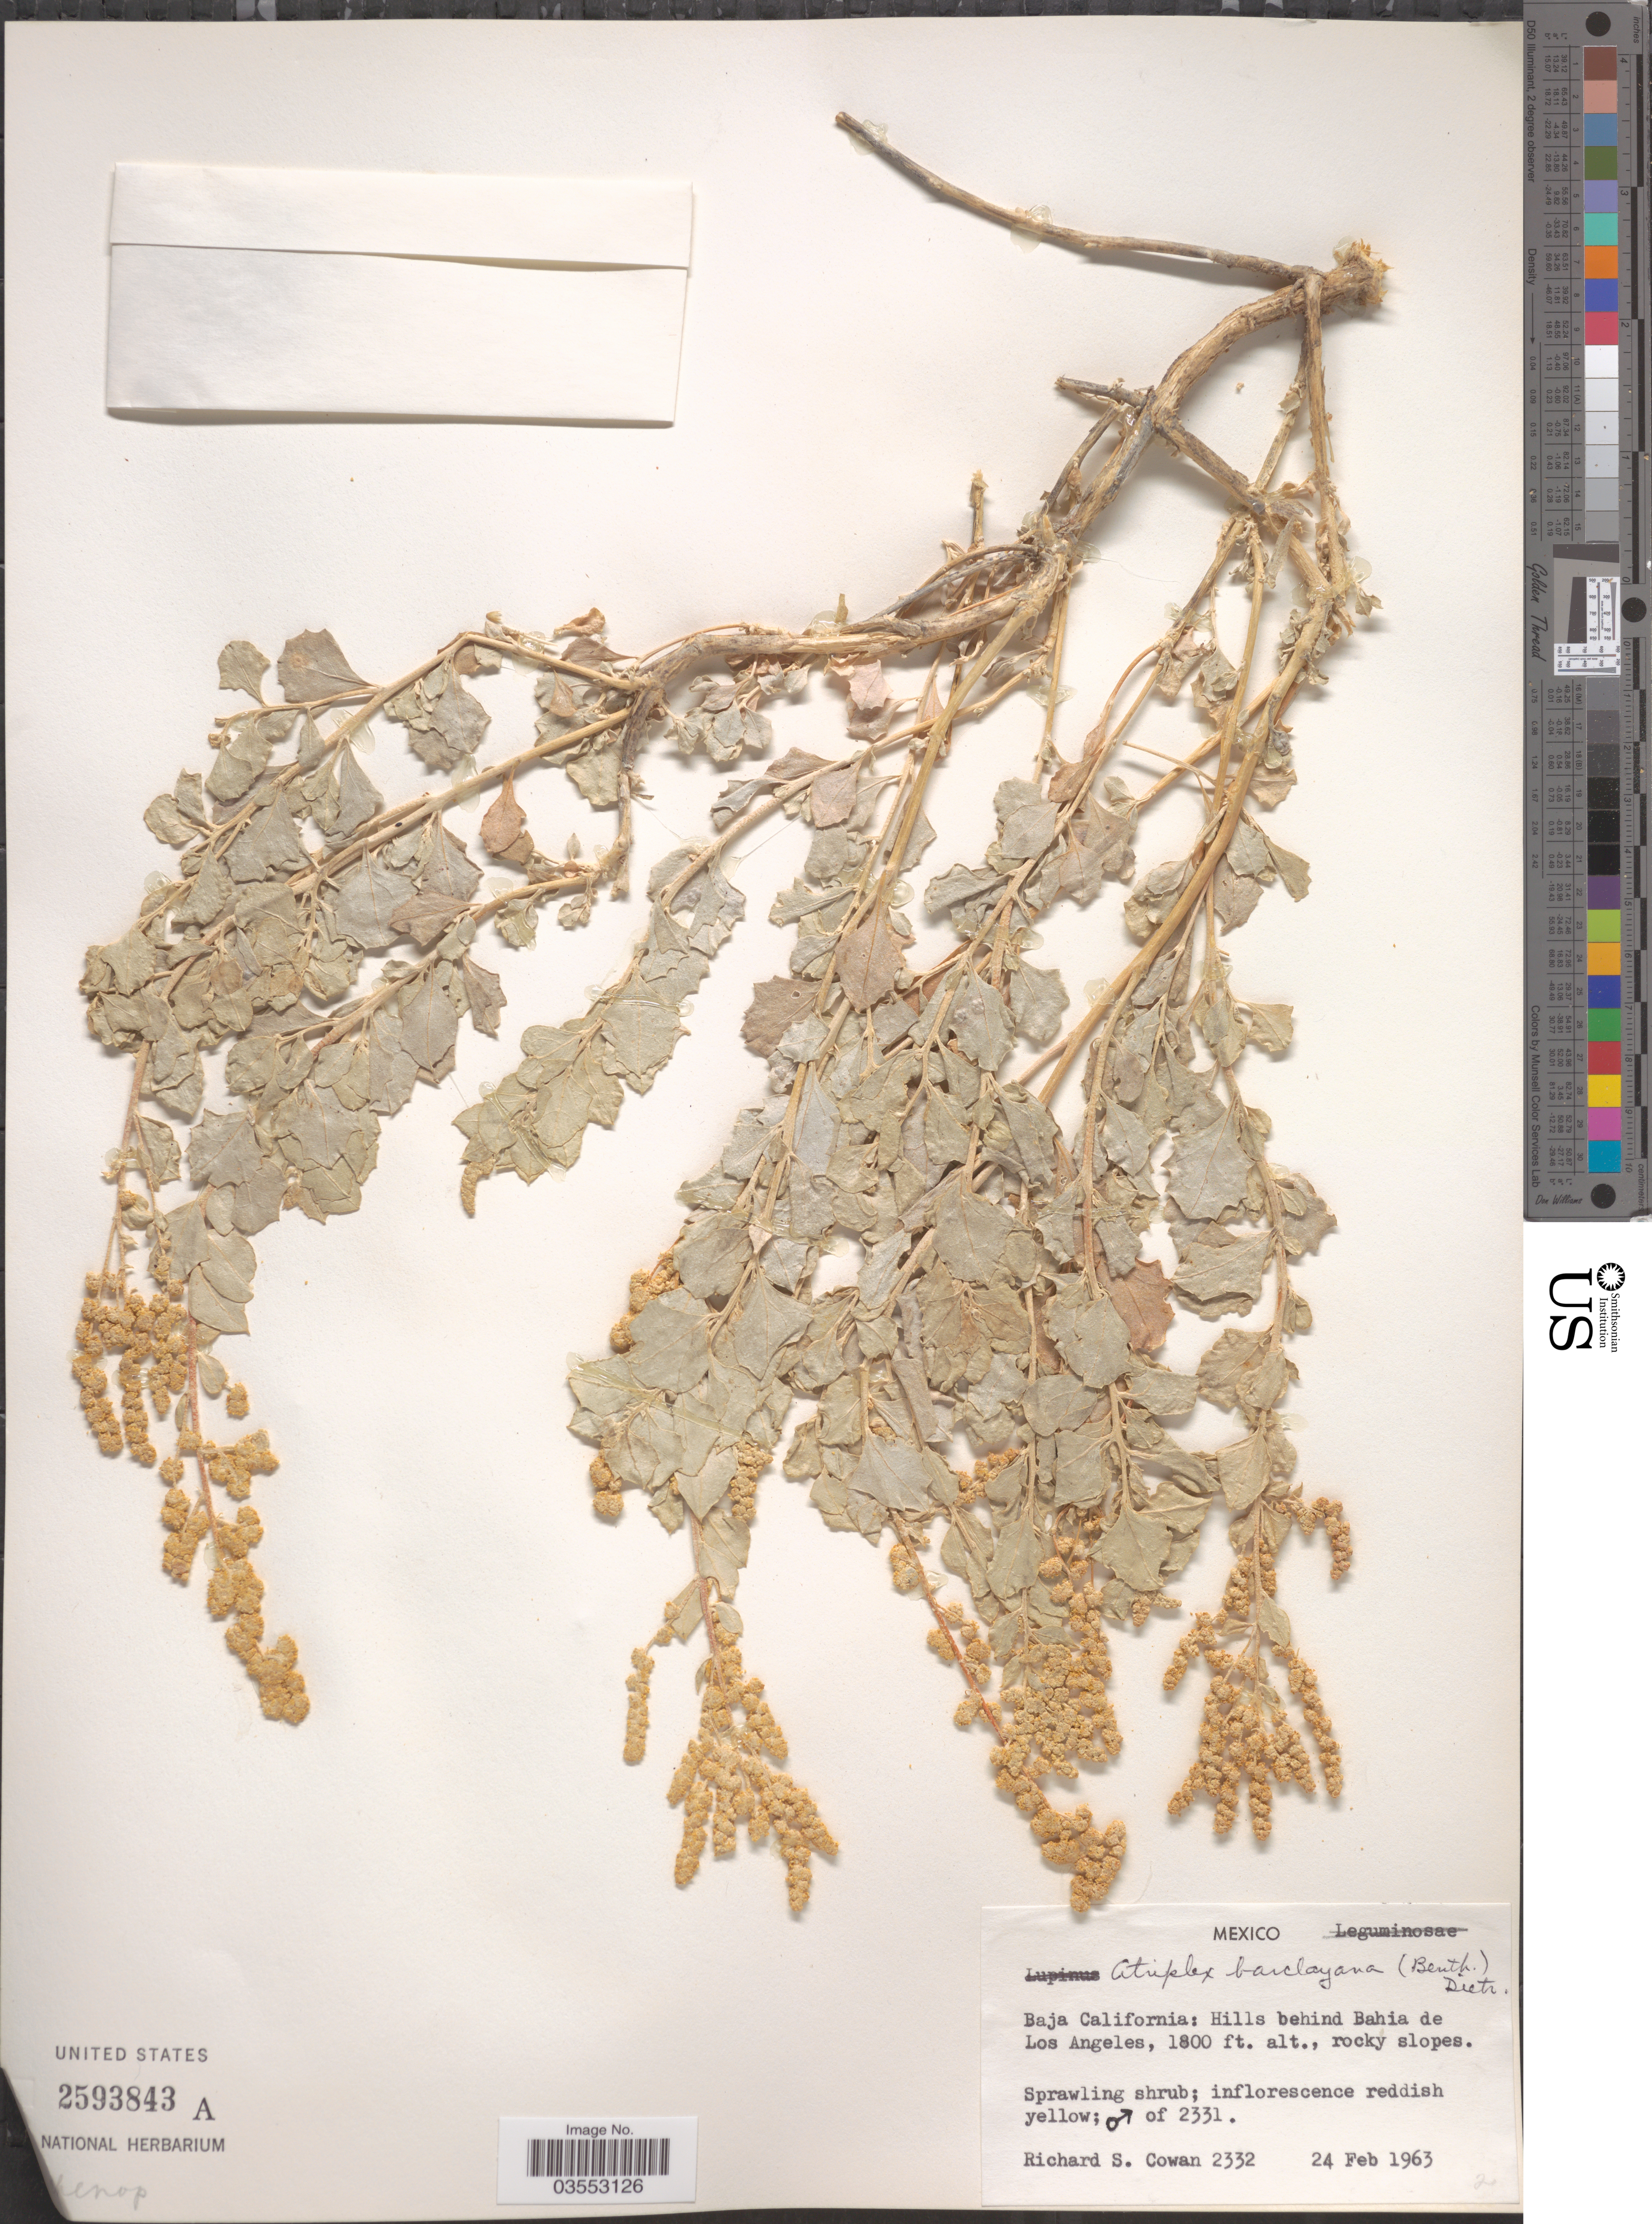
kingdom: Plantae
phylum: Tracheophyta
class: Magnoliopsida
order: Caryophyllales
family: Amaranthaceae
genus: Atriplex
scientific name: Atriplex barclayana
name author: (Benth.) D. Dietr.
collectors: R. S. Cowan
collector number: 2332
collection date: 1963-02-24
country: Mexico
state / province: Baja California Norte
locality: Hills behind Bahia de Los Angeles.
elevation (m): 549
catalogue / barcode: US 2593843A